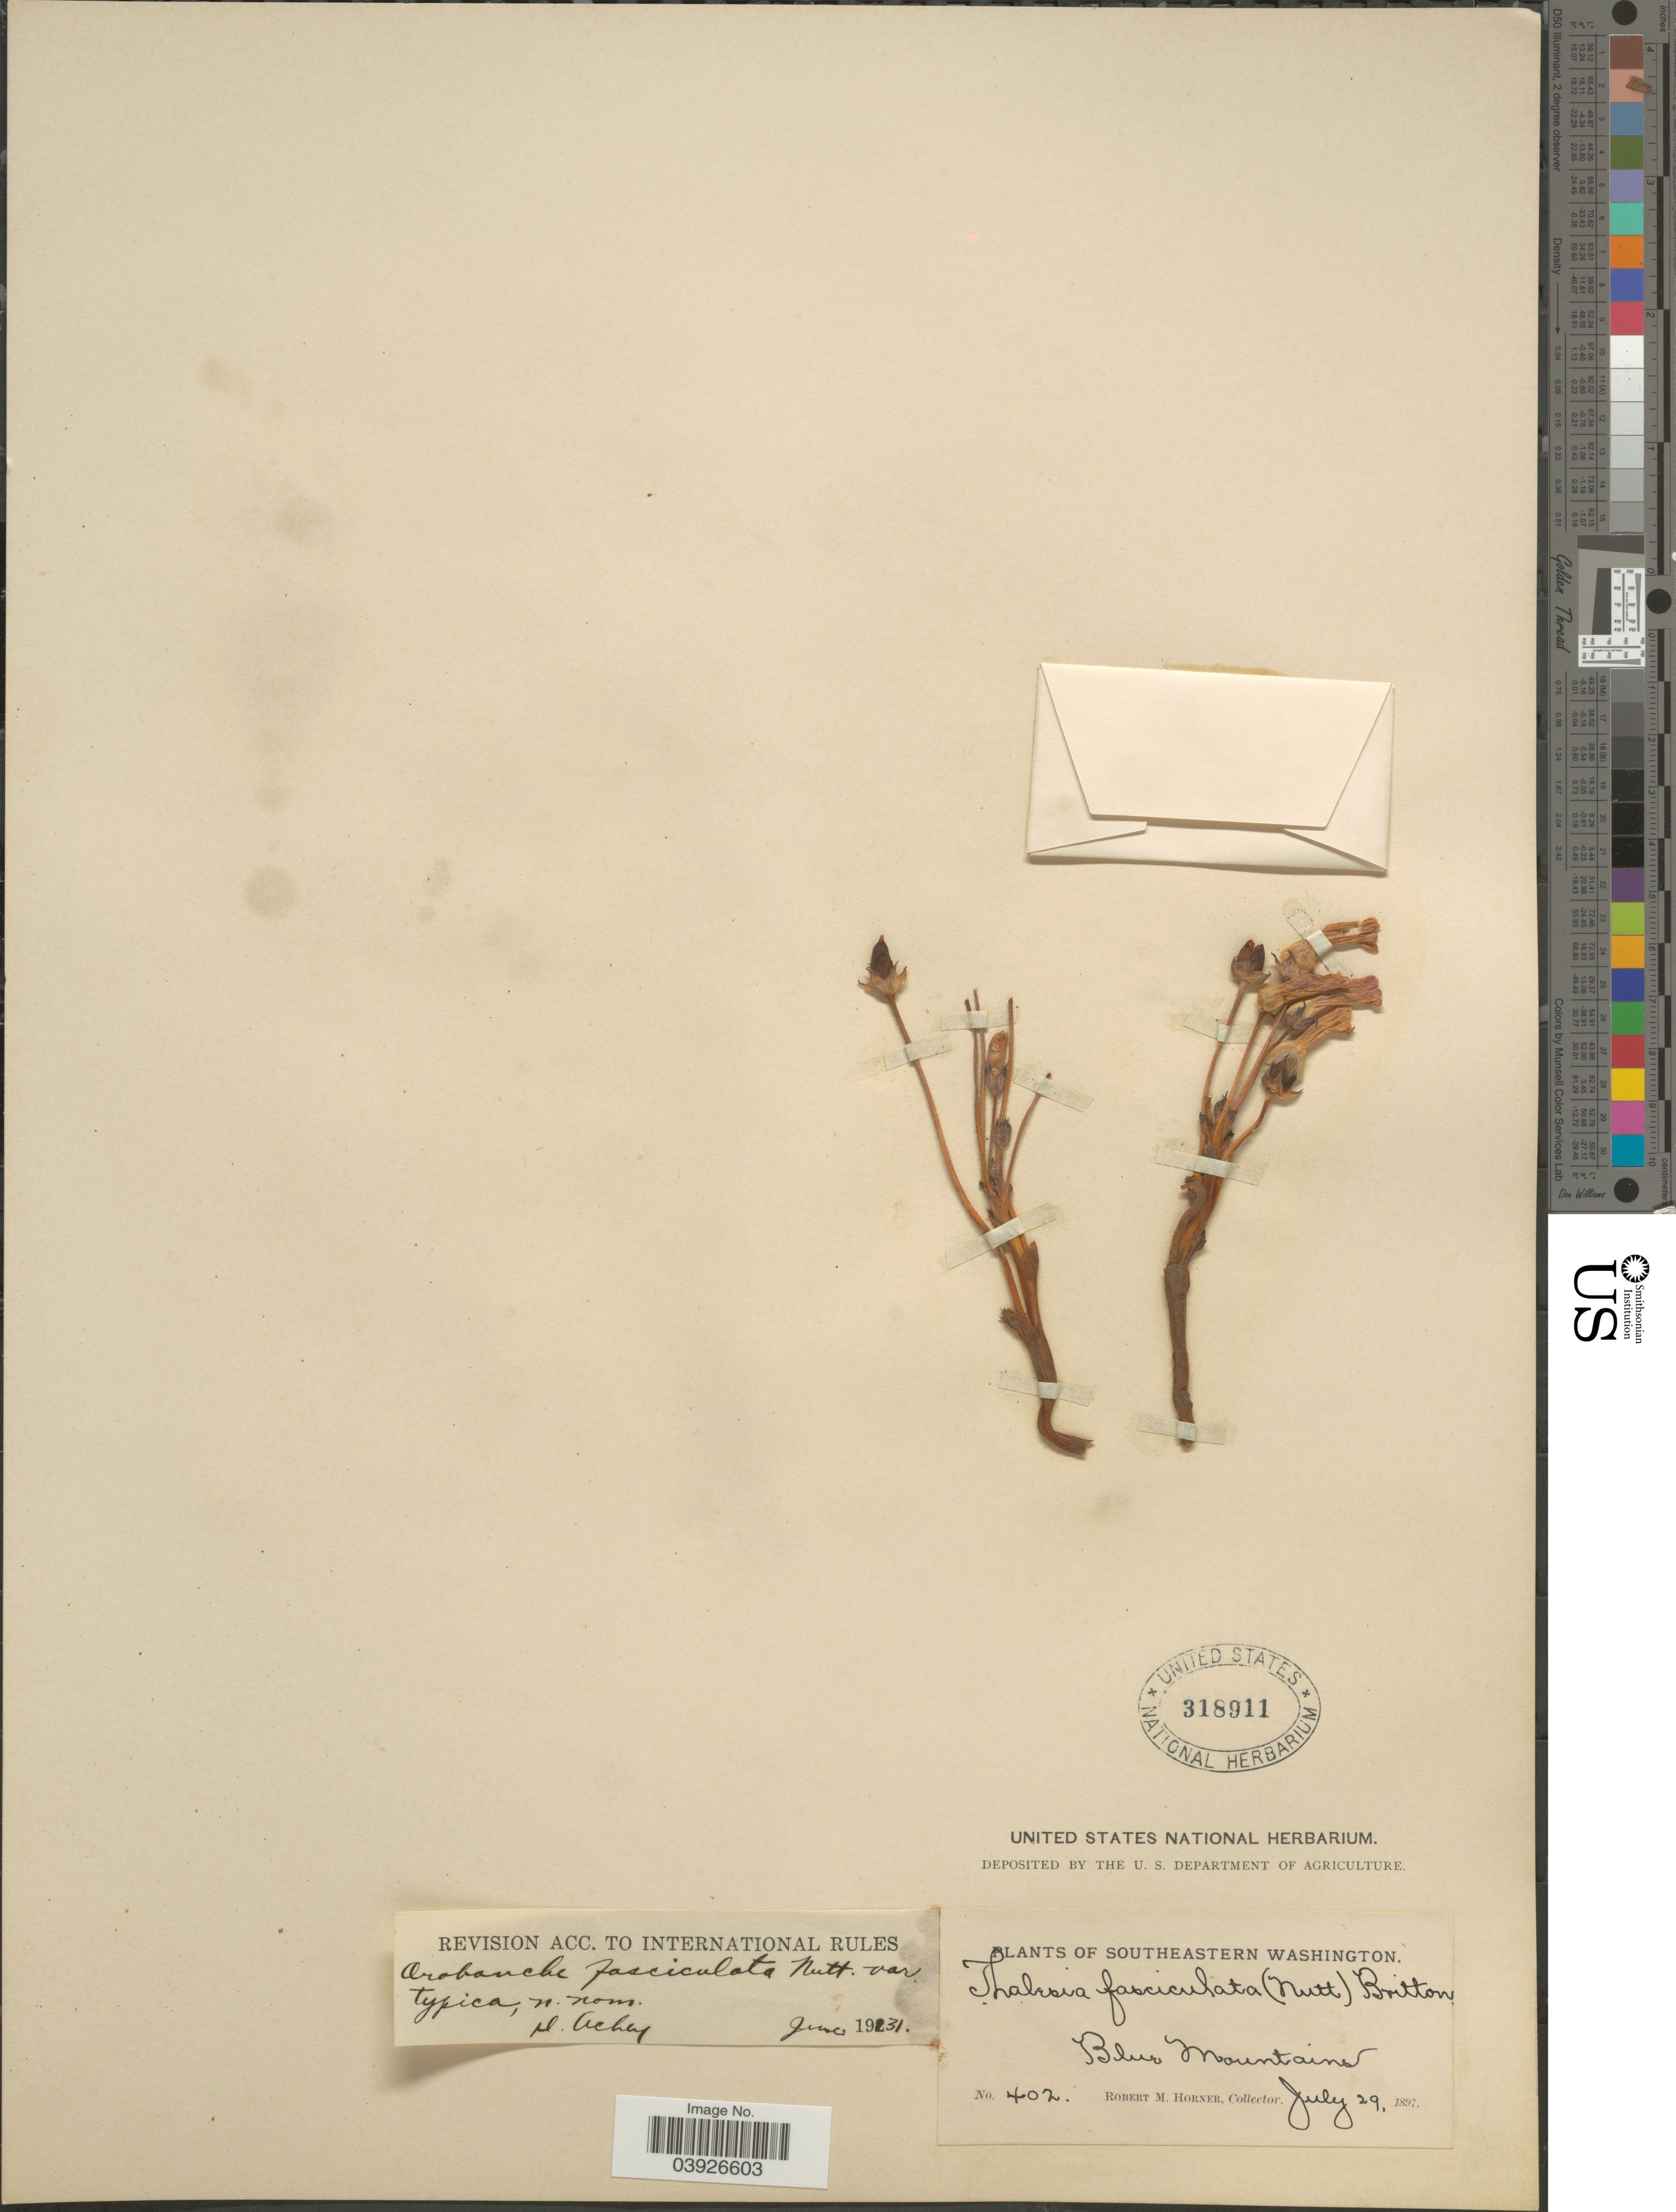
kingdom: Plantae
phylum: Tracheophyta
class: Magnoliopsida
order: Lamiales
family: Orobanchaceae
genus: Aphyllon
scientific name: Aphyllon fasciculatum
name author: (Nutt.) Torr. & A. Gray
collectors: R. Horner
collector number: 402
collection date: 1897-07-29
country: United States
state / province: Washington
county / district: Clallam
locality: Southeastern Washington. Blue Mountains.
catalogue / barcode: US 318911